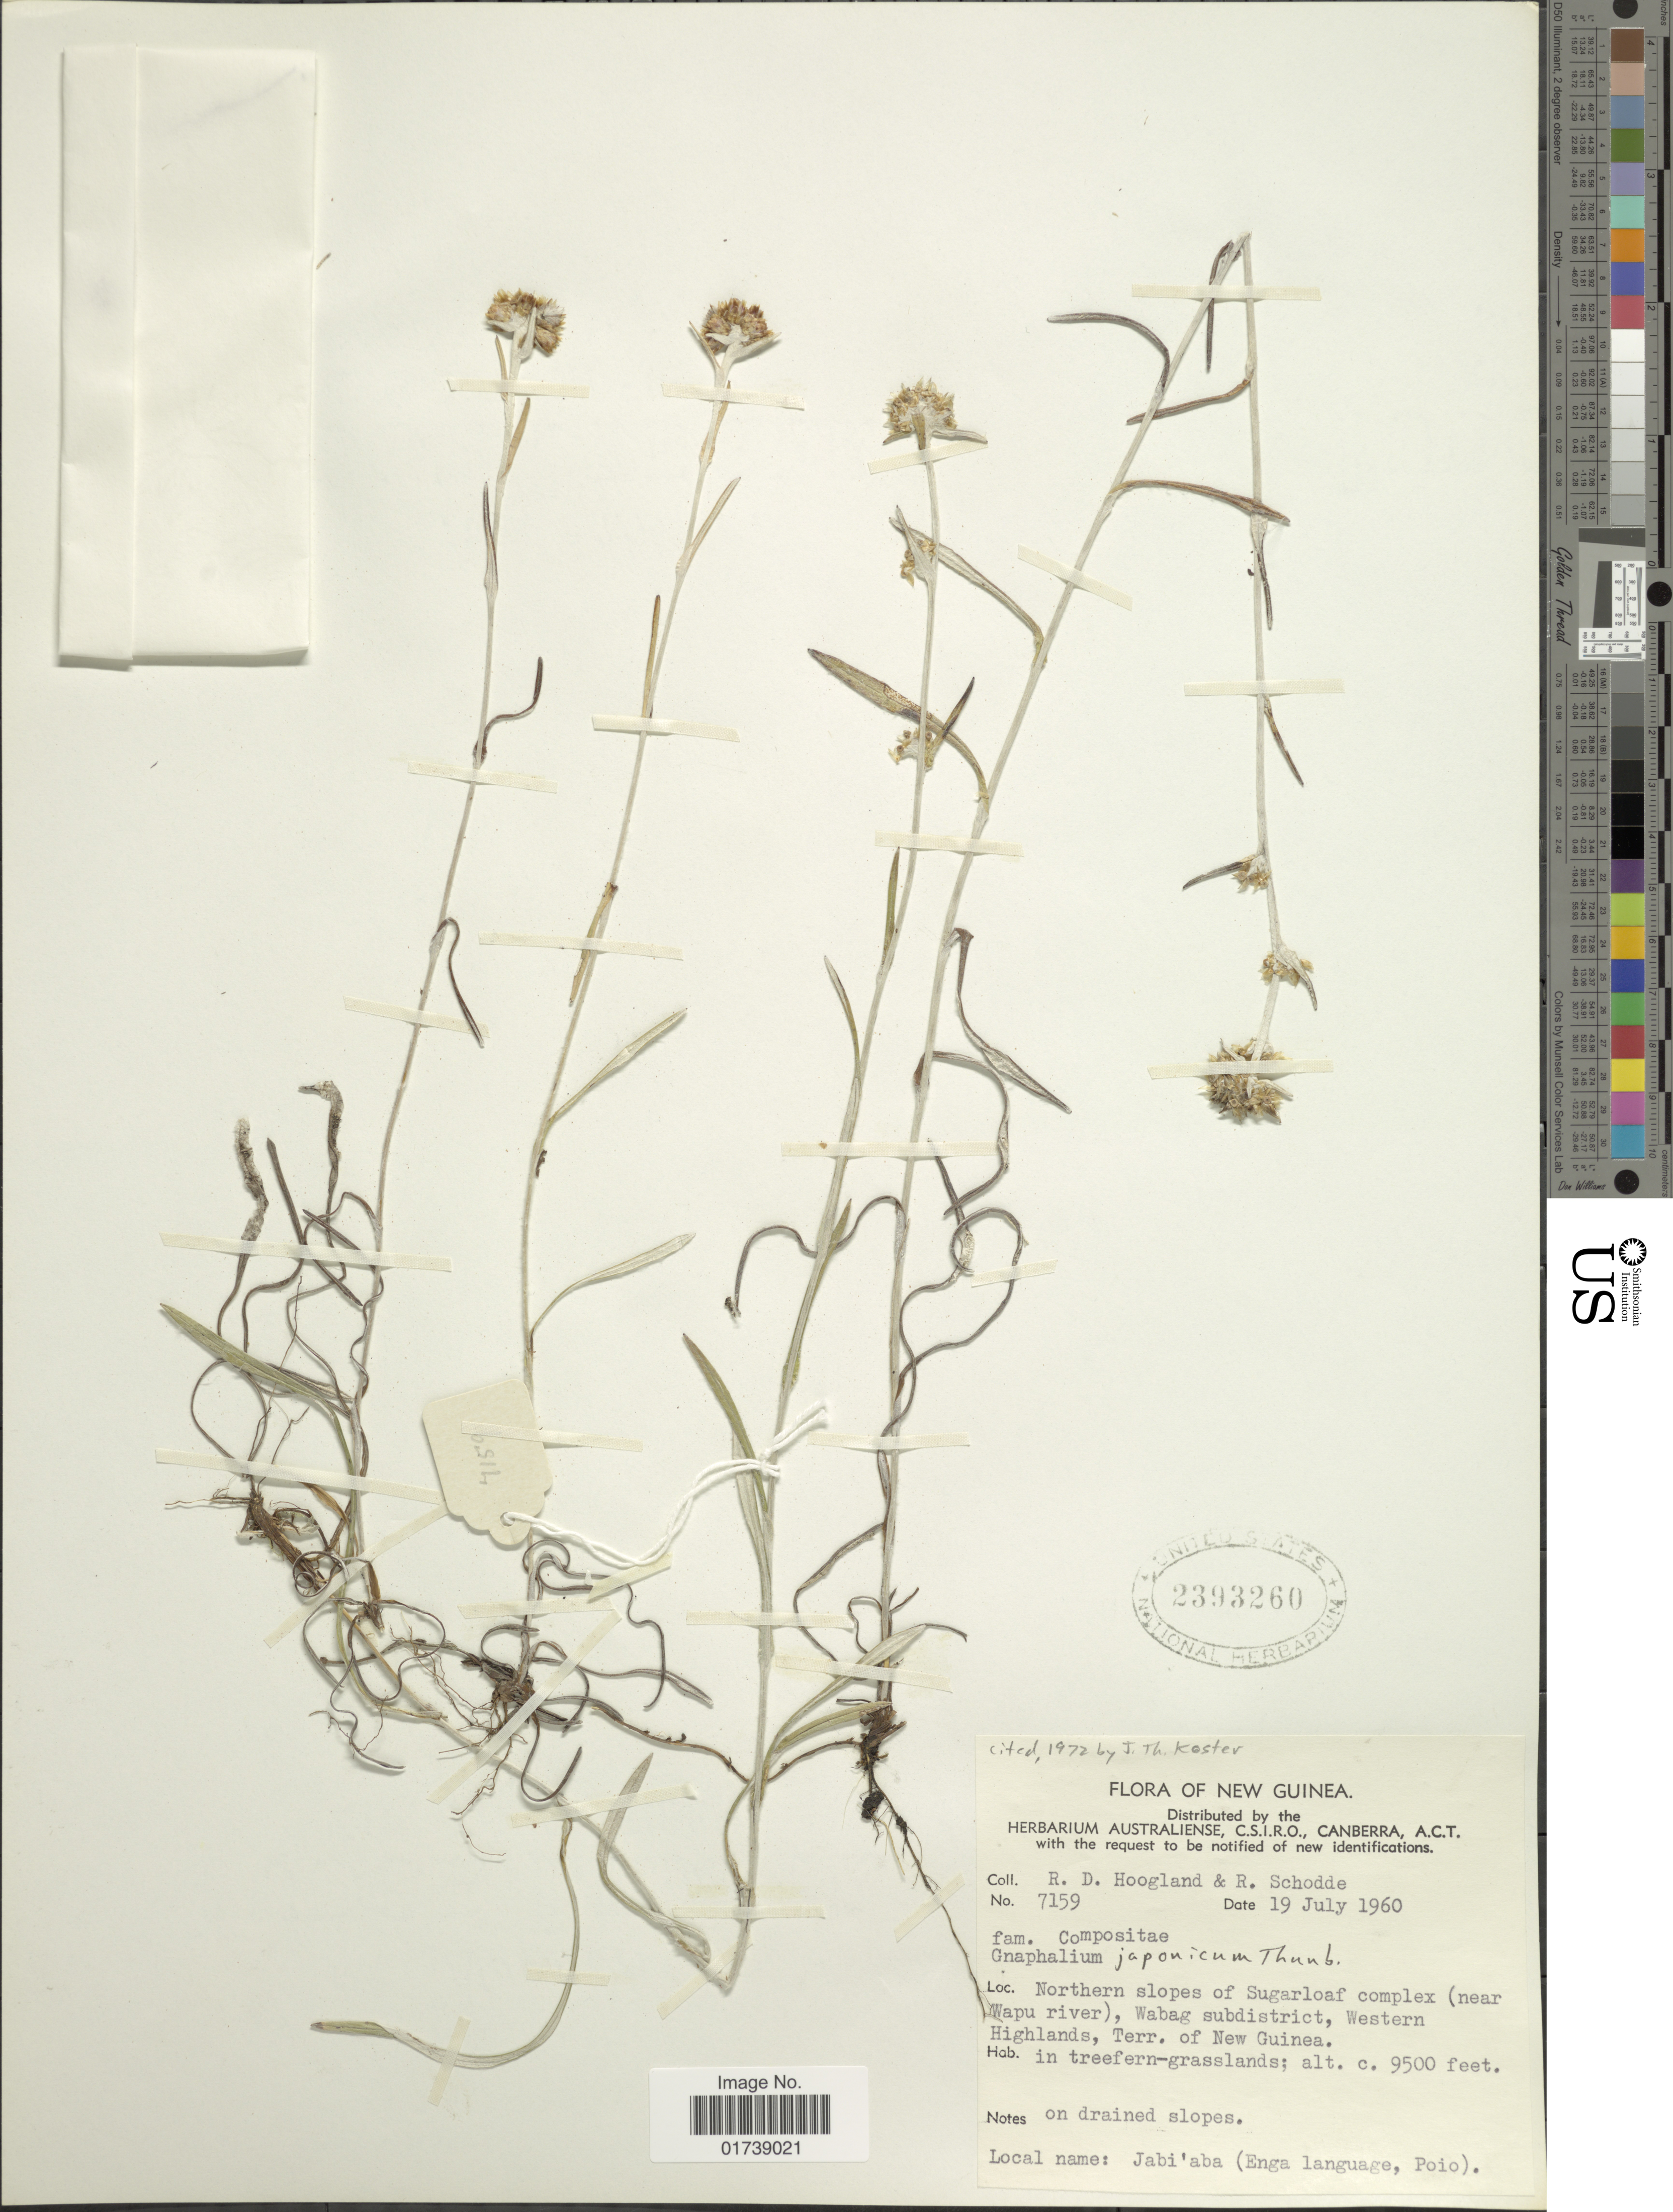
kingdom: Plantae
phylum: Tracheophyta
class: Magnoliopsida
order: Asterales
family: Asteraceae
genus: Euchiton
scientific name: Euchiton japonicus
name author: (Thunb.) Anderb.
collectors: R. D. Hoogland & R. Schodde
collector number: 7159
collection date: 1960-07-19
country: Papua New Guinea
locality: Northern slopes of Sugarloaf complex (near Wapu river), Wabag subdistrict, Western Highlands, Terr. of New Guinea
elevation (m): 2896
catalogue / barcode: US 2393260